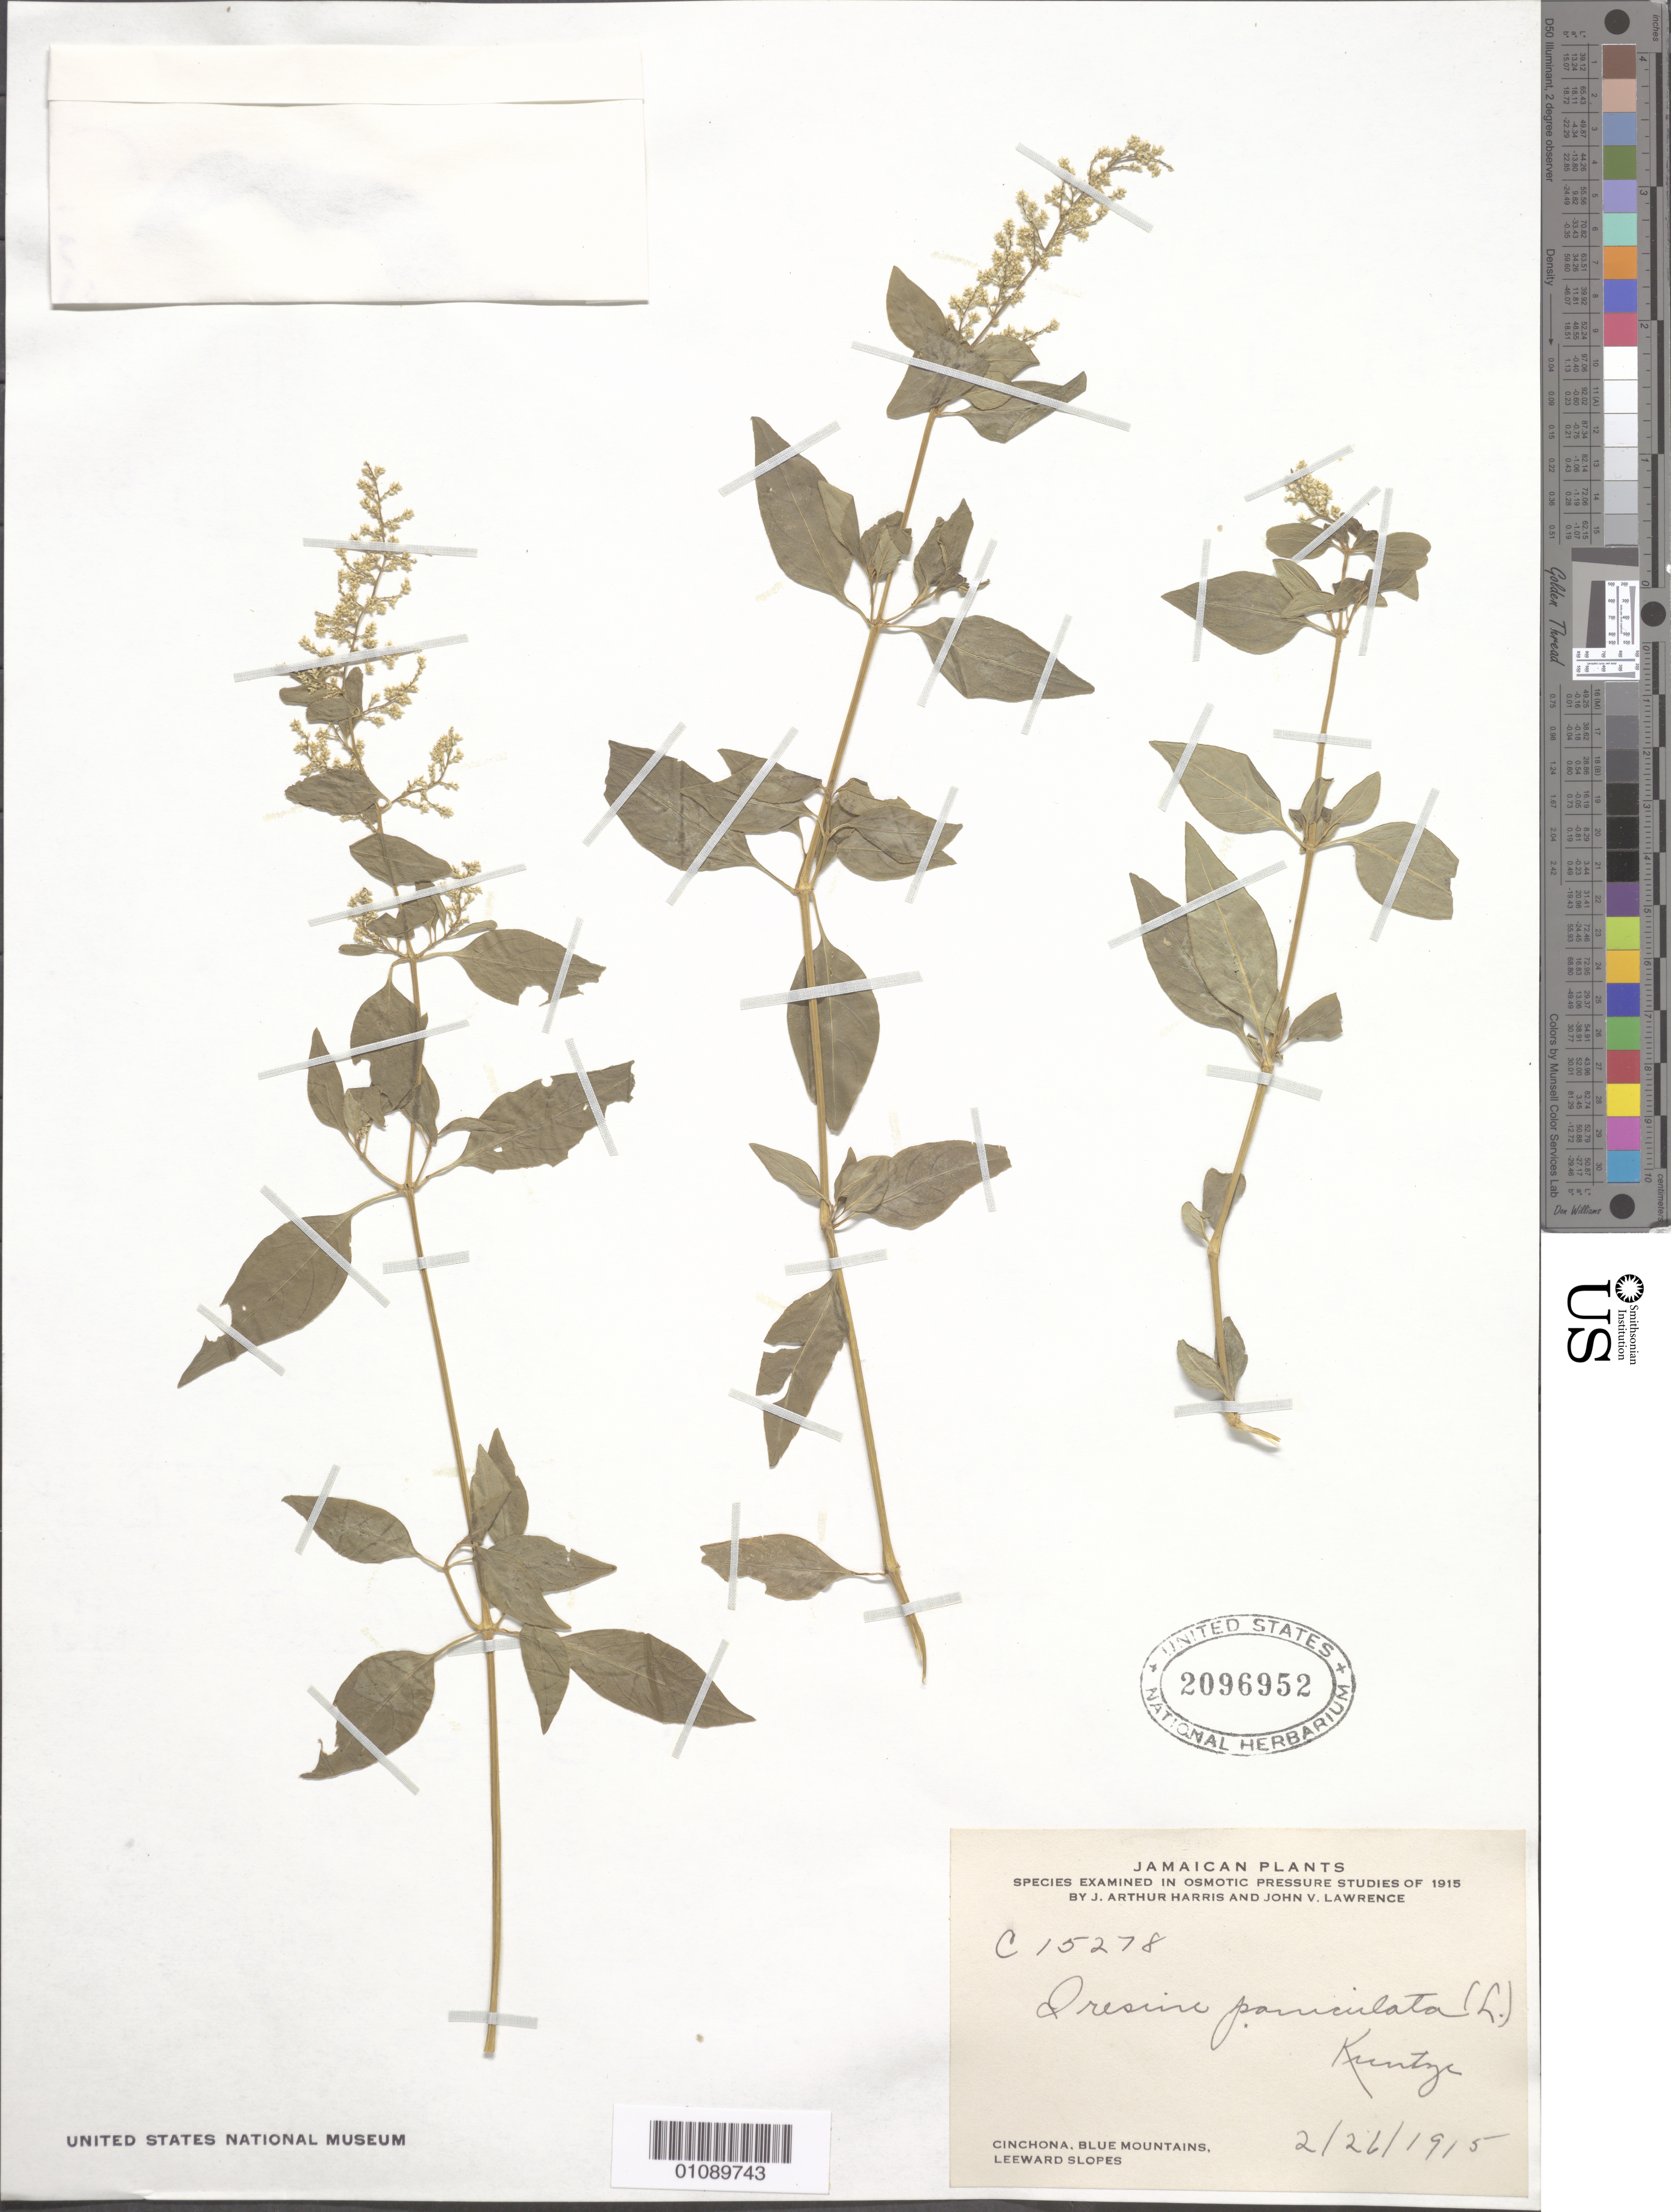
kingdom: Plantae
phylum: Tracheophyta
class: Magnoliopsida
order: Caryophyllales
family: Amaranthaceae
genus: Iresine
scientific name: Iresine paniculata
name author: (L.) Kuntze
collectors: J. A. Harris & J. Lawrence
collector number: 15278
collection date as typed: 26 Feb 1915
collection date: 1915-02-26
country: Jamaica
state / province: Saint Andrew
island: Jamaica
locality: Blue Mountains, Leeward Slopes, Cinchona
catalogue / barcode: US 2096952